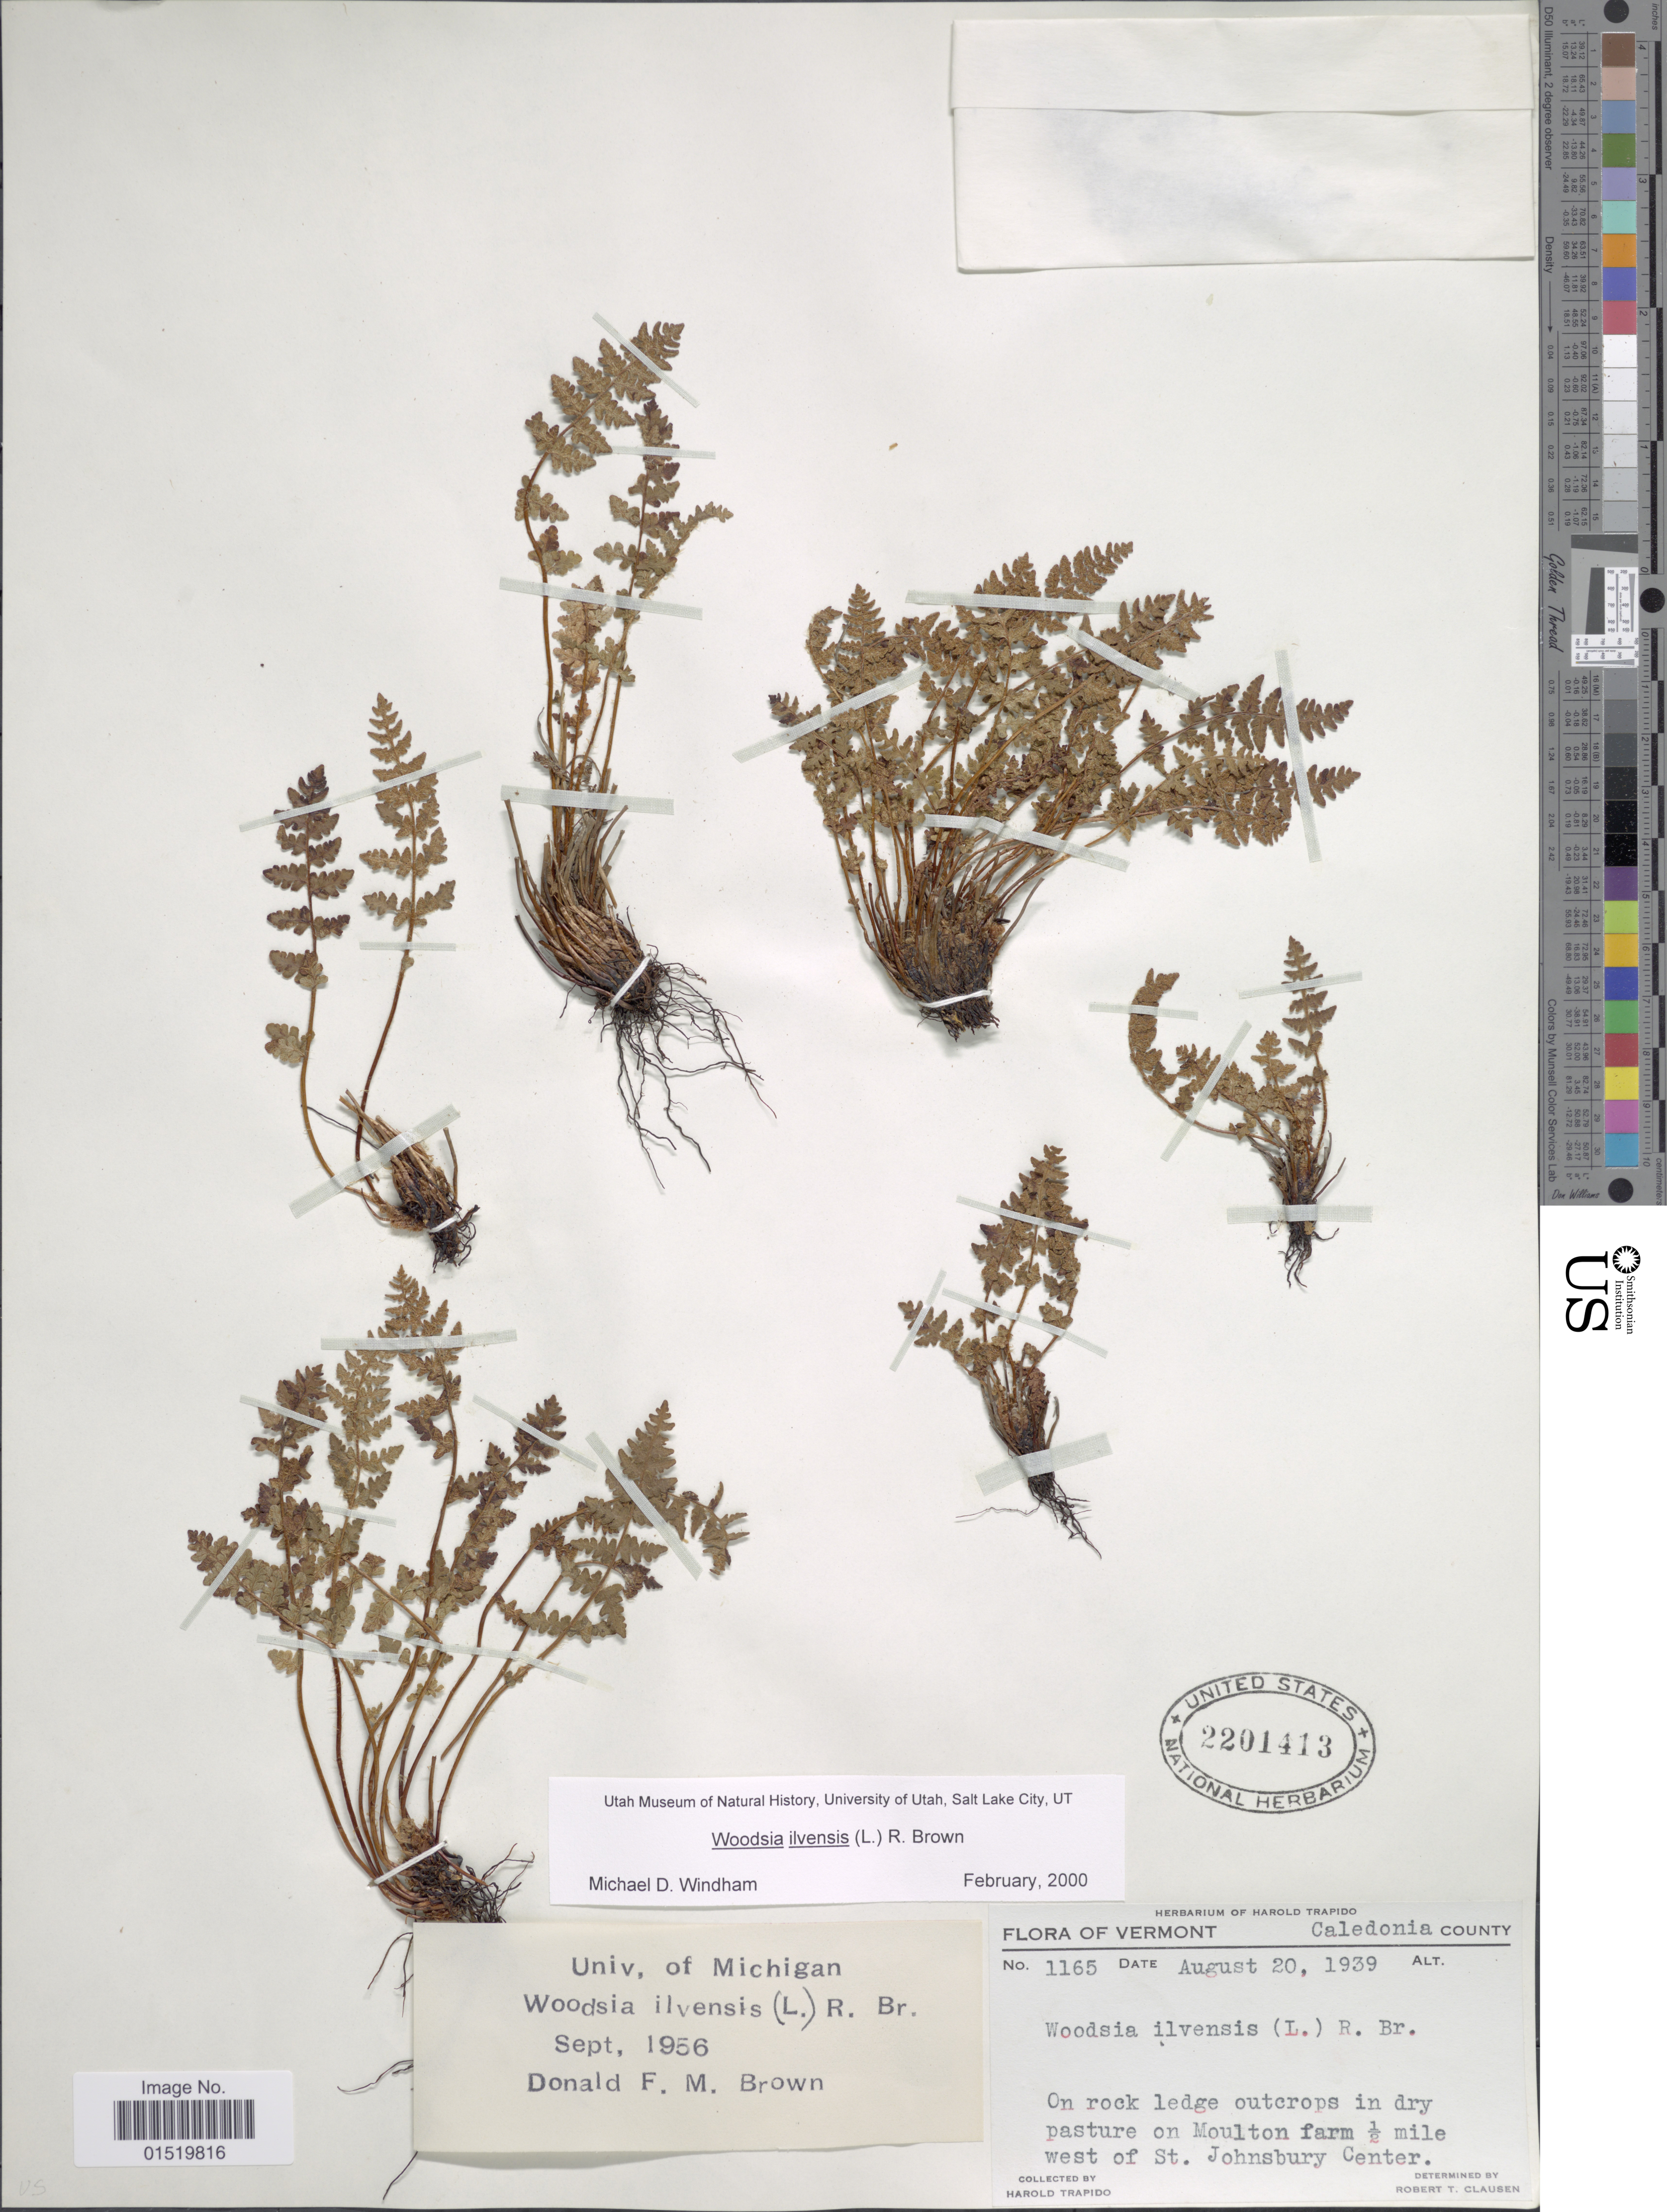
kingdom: Plantae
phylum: Tracheophyta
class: Polypodiopsida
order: Polypodiales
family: Woodsiaceae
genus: Woodsia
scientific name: Woodsia ilvensis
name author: (L.) R. Br.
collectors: H. Trapido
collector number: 1165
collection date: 1939-08-20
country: United States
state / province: Vermont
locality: Caledonia County, On rock ledge outcrops in dry pasture on Moulton farm ½ mile west of St. Johnsbury Center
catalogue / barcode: US 2201413